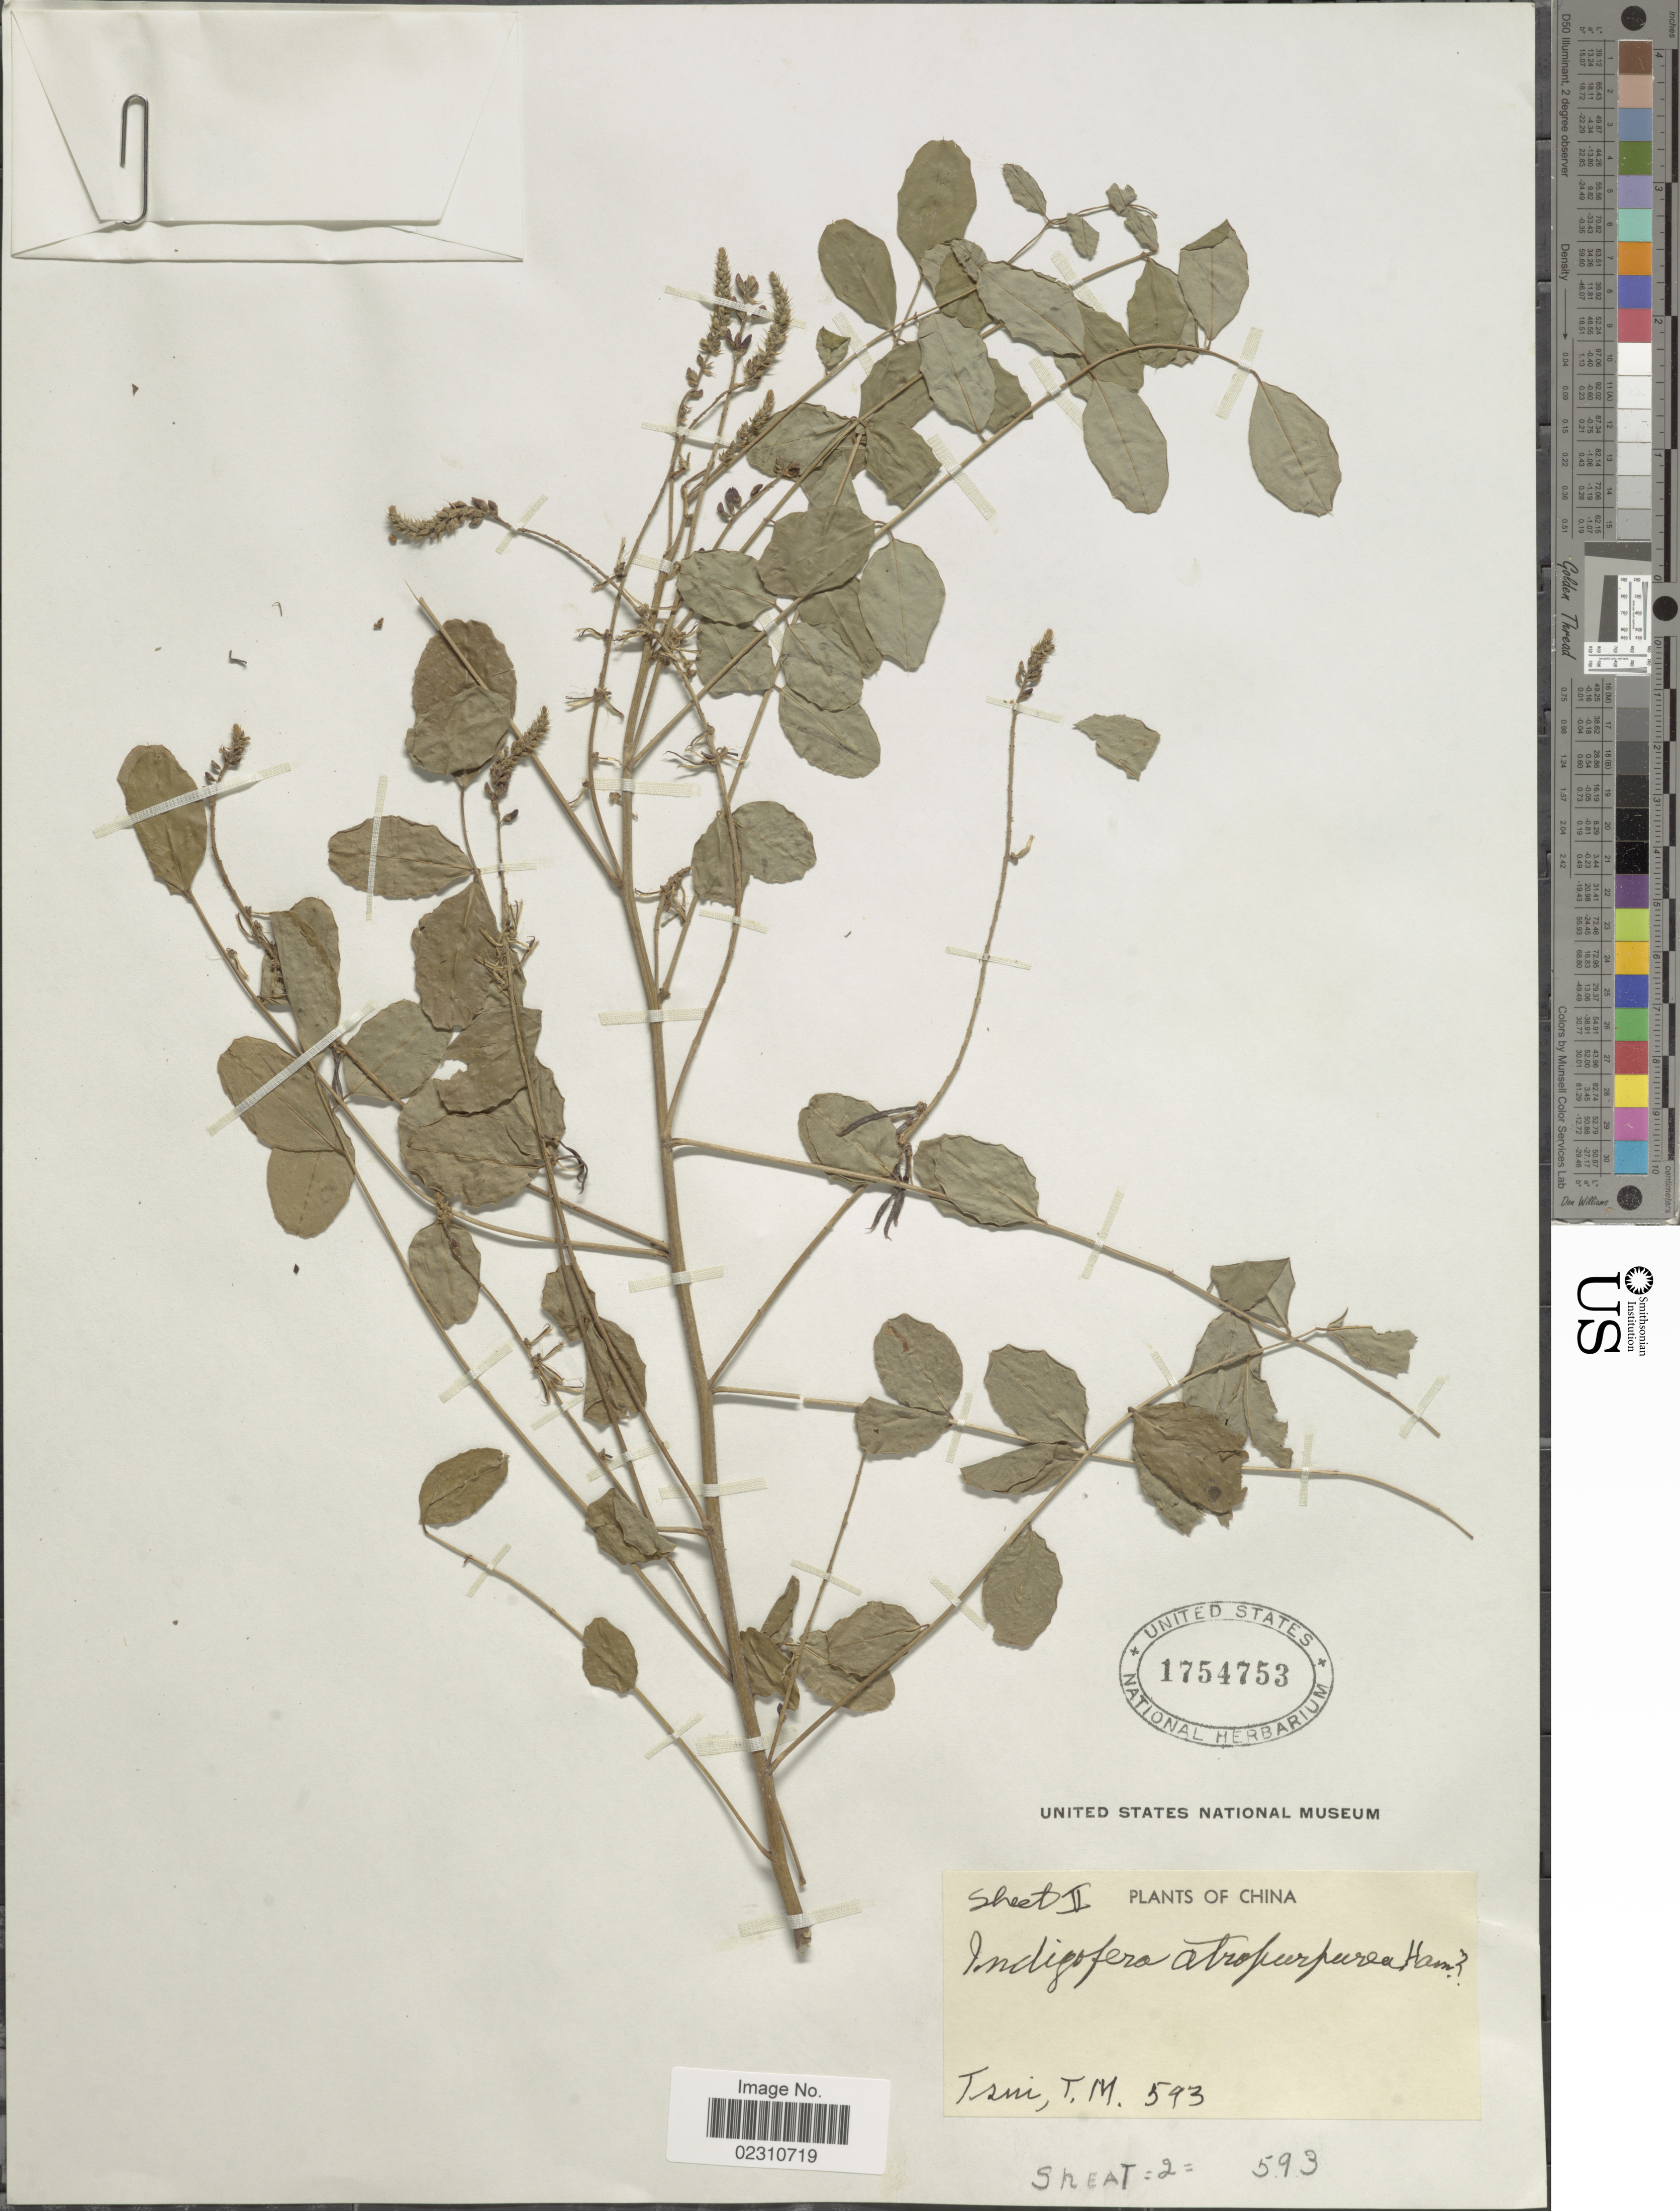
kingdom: Plantae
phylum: Tracheophyta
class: Magnoliopsida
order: Fabales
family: Fabaceae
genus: Indigofera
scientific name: Indigofera atropurpurea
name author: Hornem.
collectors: T. Tsui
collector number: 593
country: China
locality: China.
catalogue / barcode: US 1754753